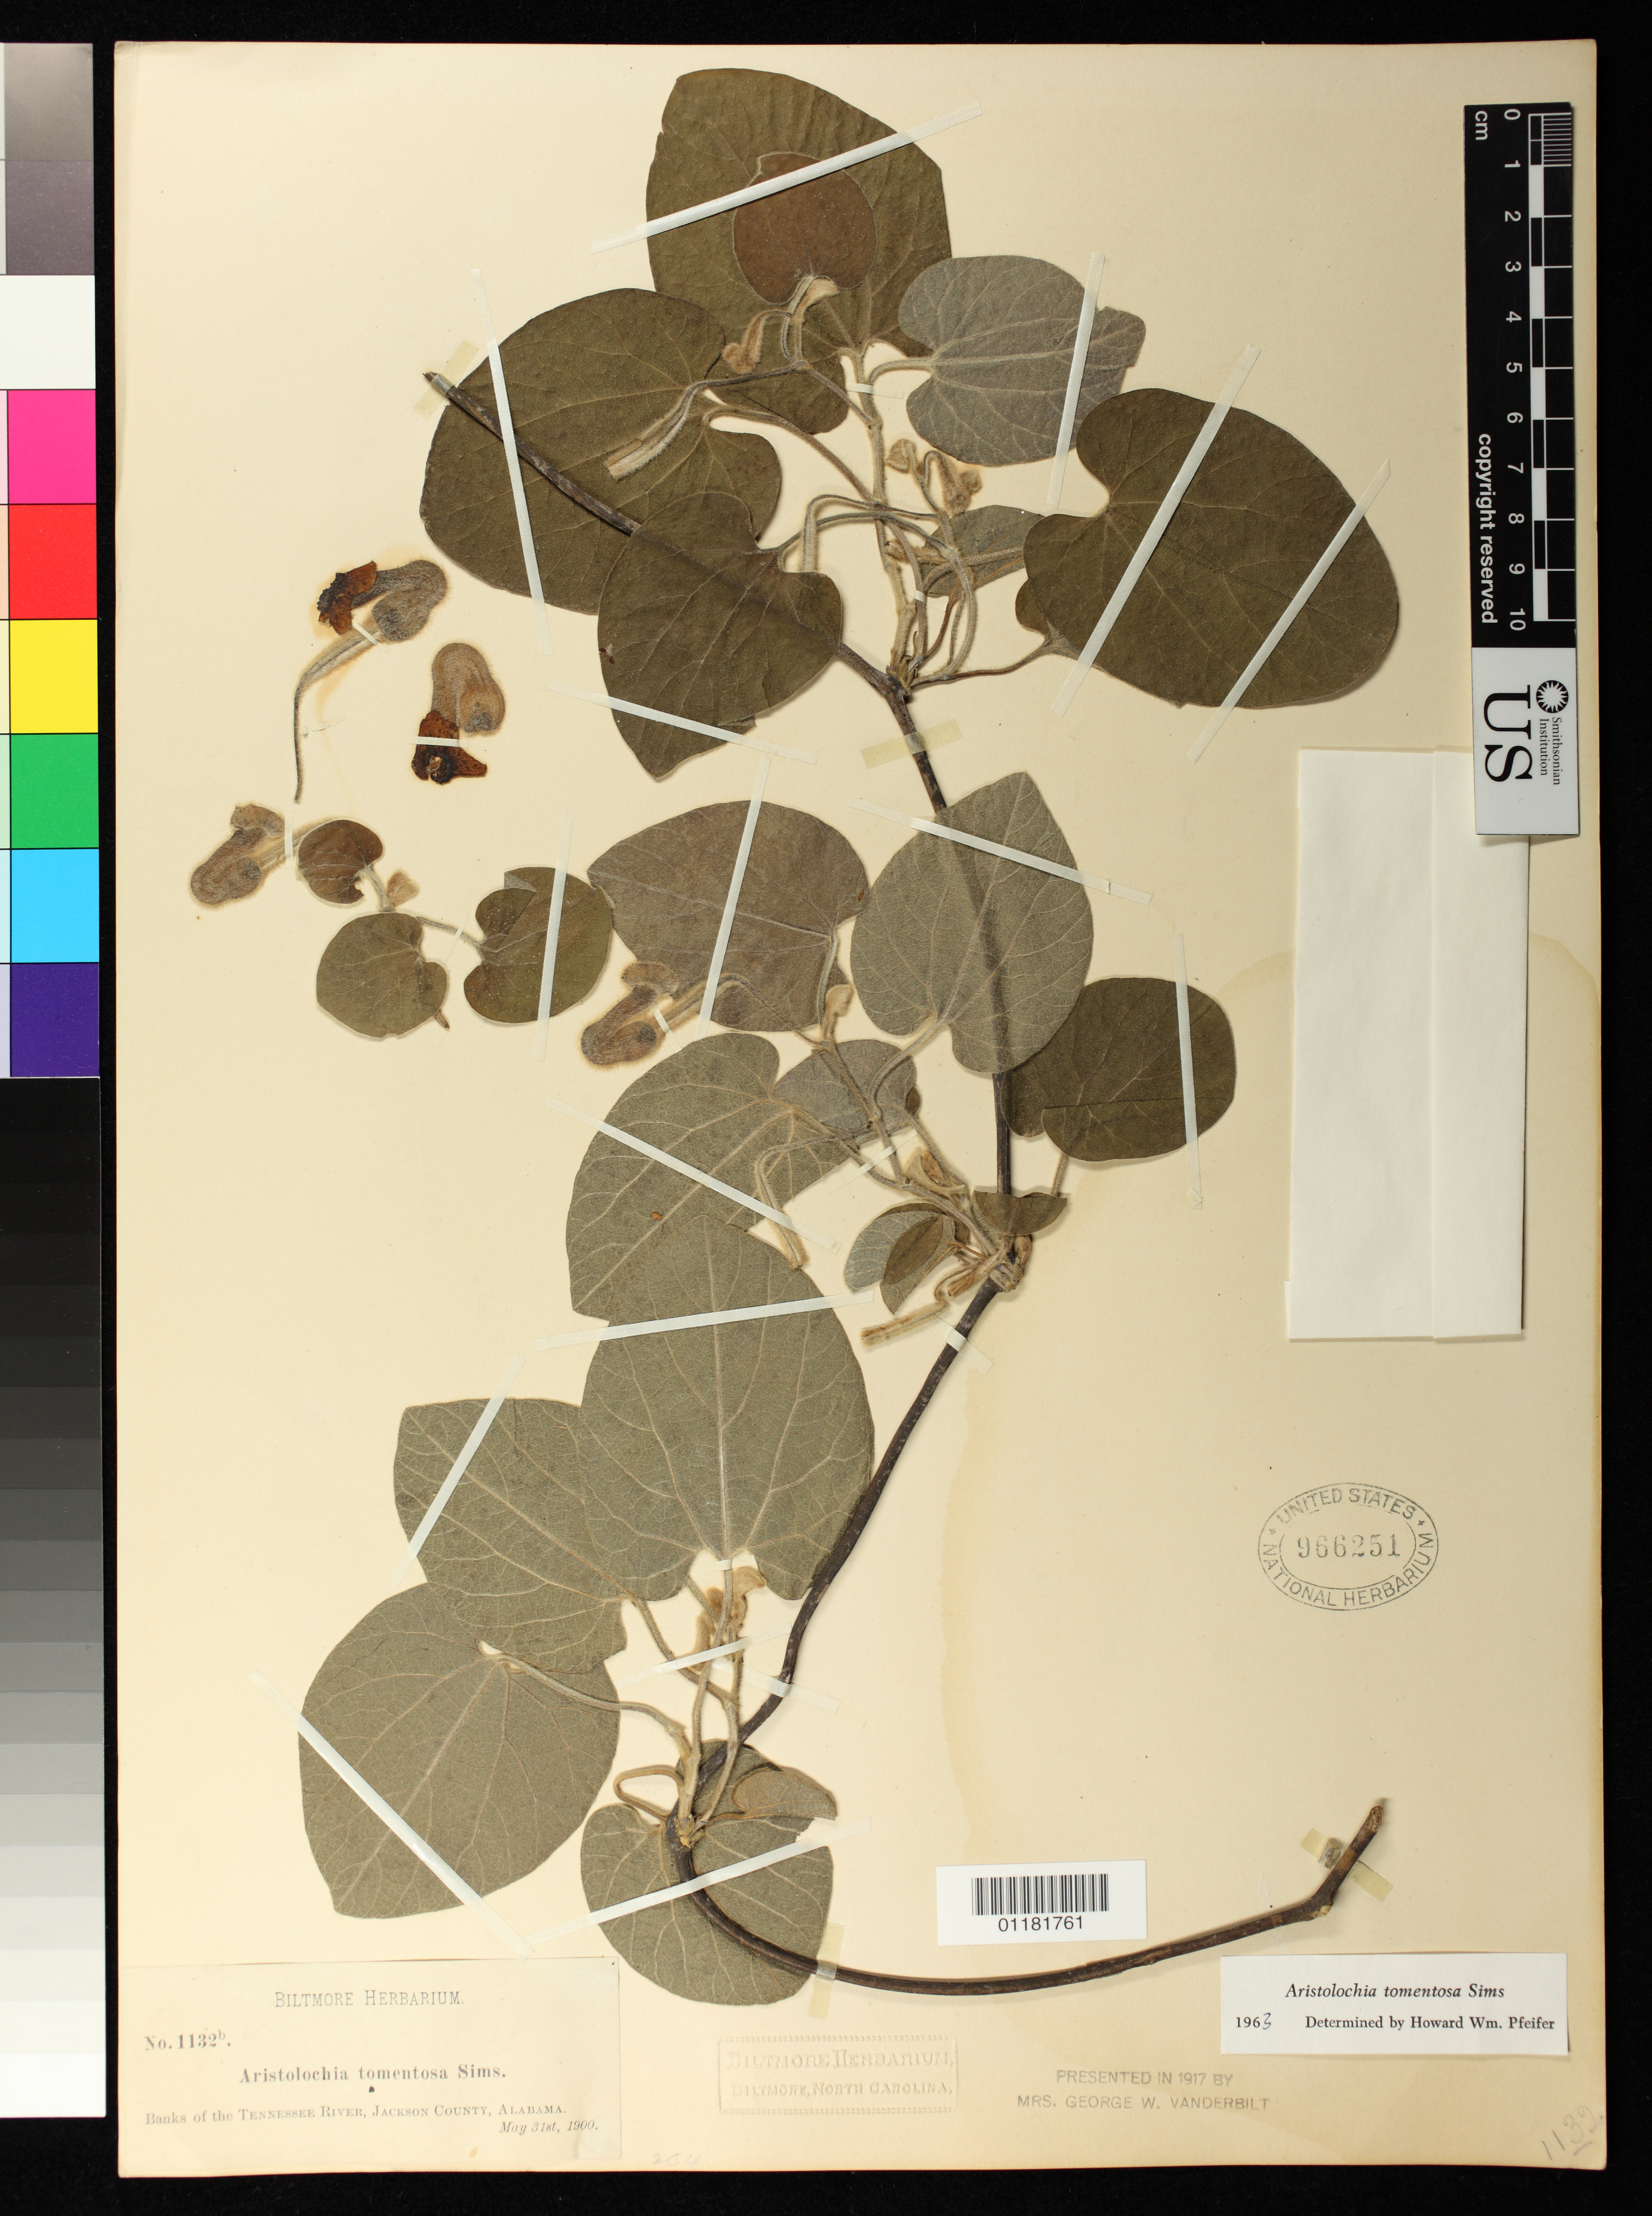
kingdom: Plantae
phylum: Tracheophyta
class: Magnoliopsida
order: Piperales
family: Aristolochiaceae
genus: Aristolochia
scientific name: Aristolochia tomentosa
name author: Sims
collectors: ex herb. Biltmore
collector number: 1132b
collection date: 1900-05-31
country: United States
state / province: Alabama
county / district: Jackson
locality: Banks of the Tennessee River, Jackson County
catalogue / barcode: US 966251